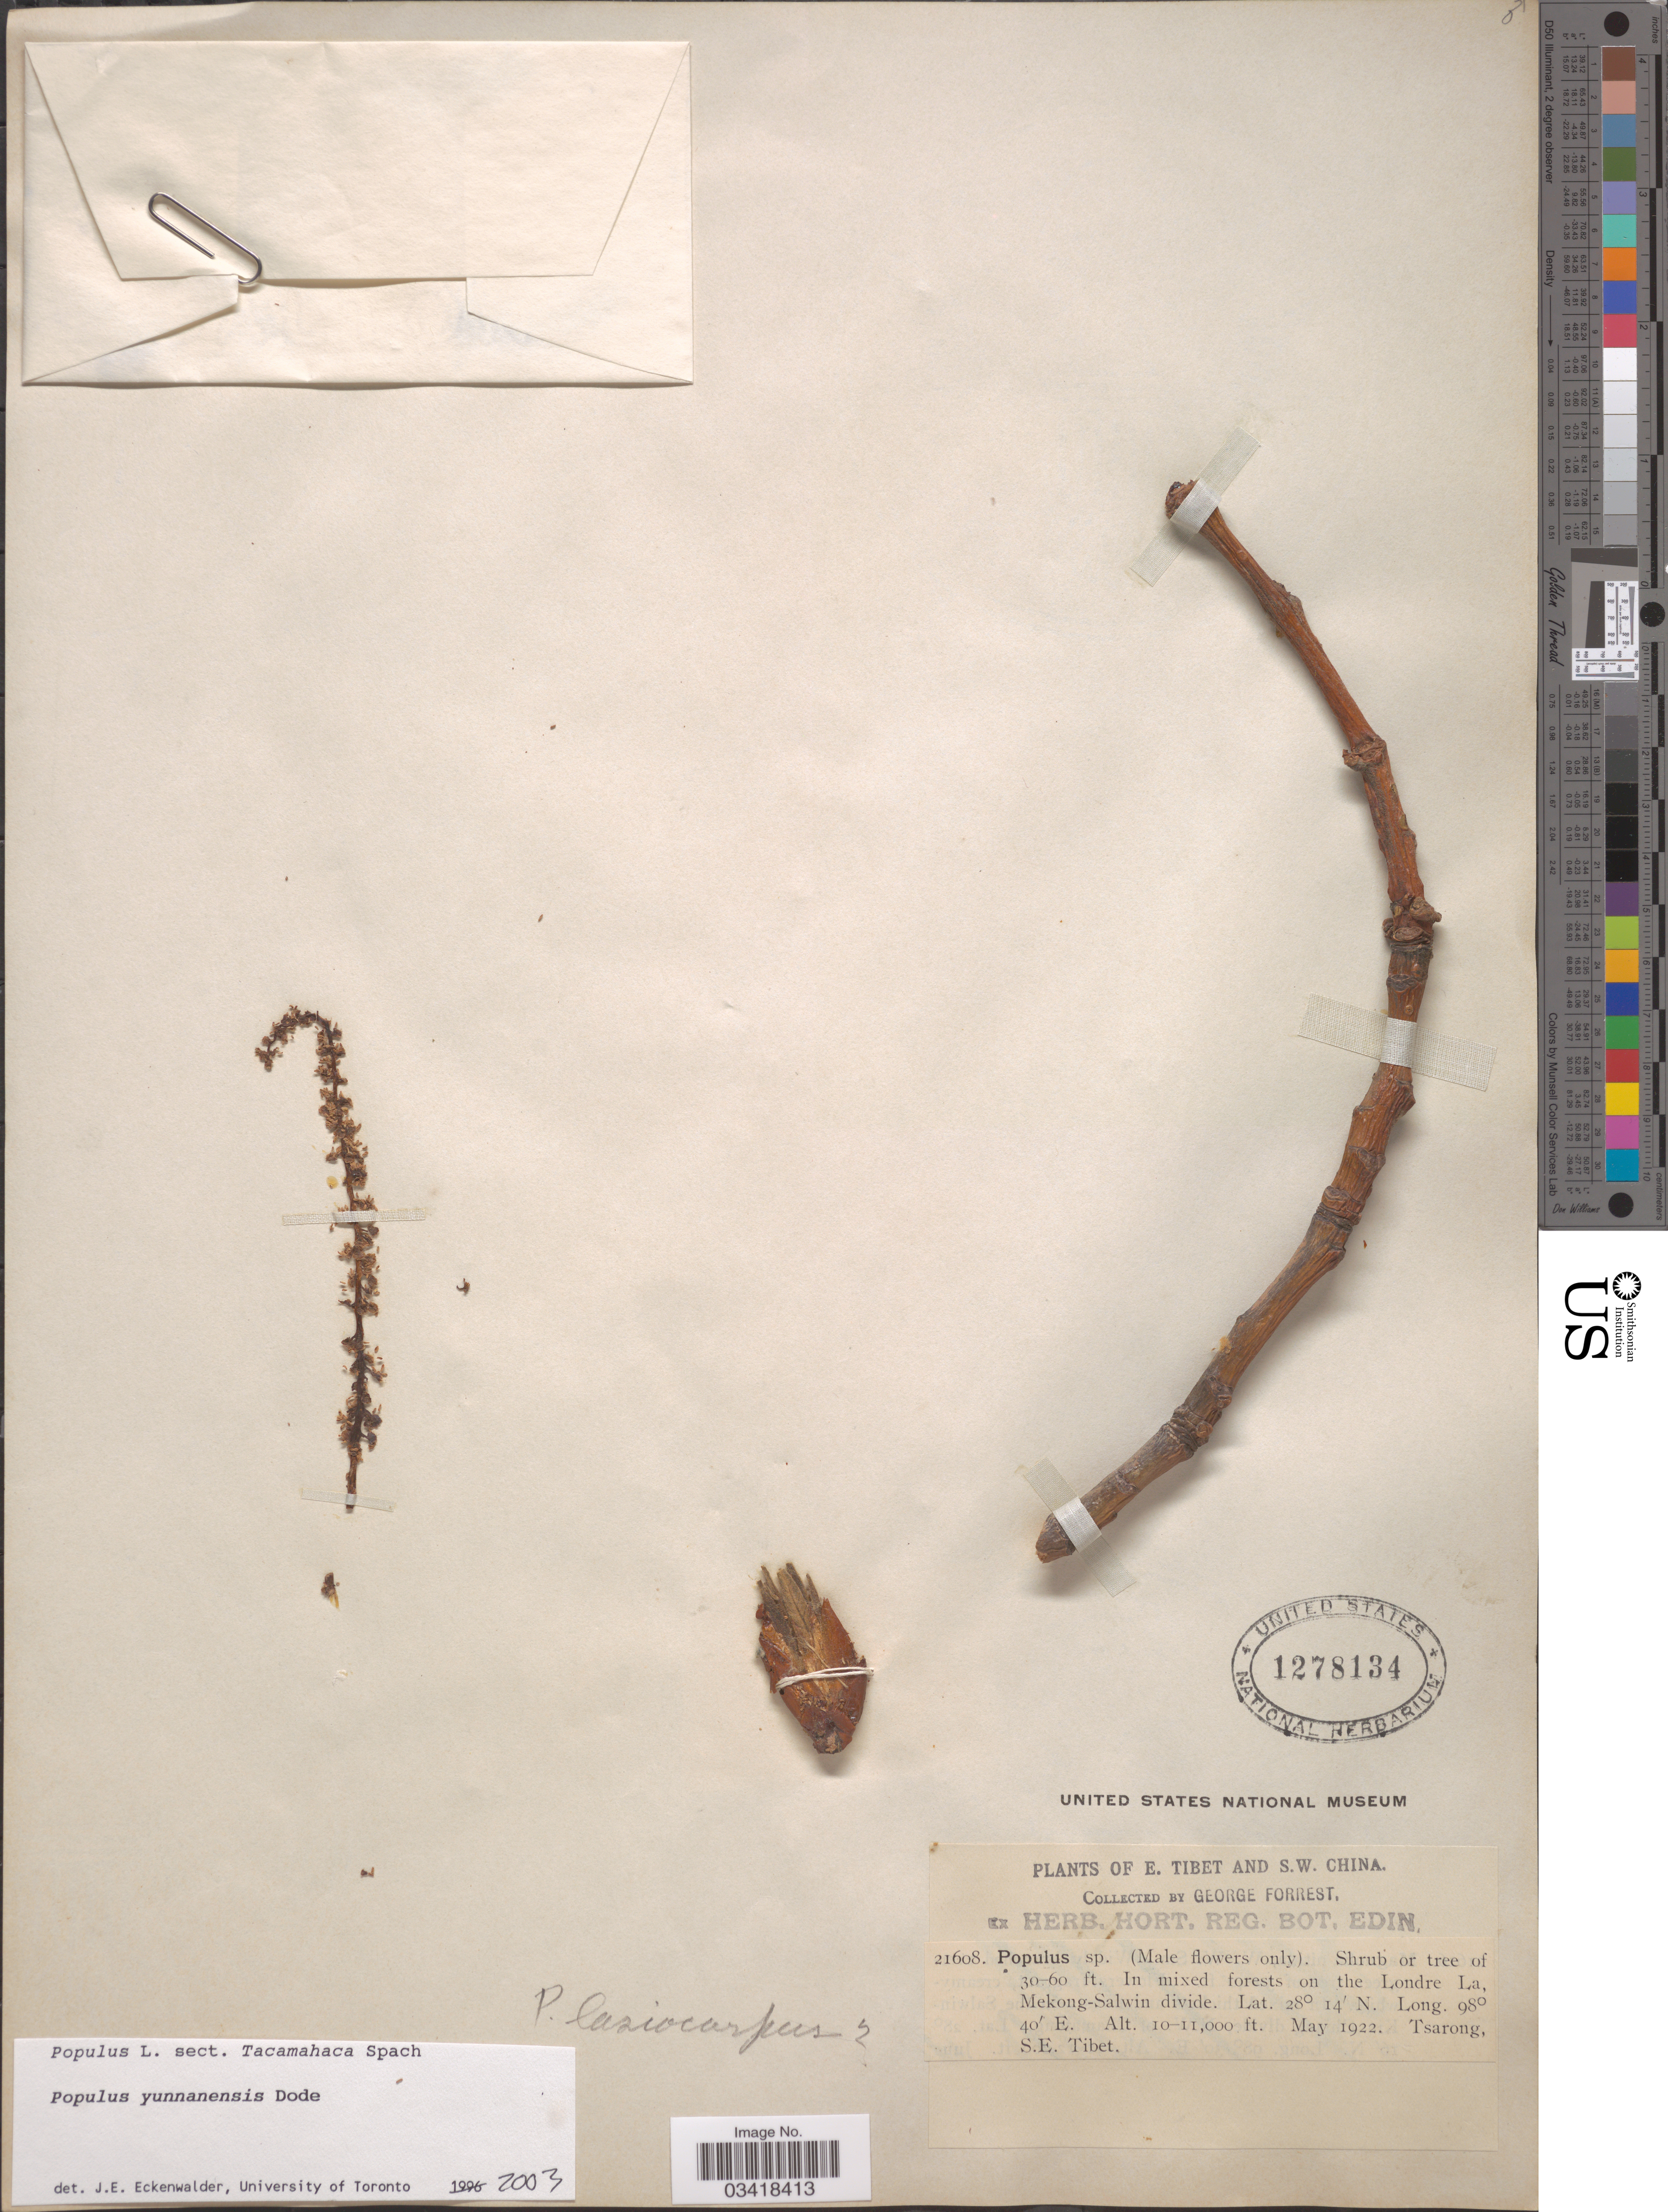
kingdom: Plantae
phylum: Tracheophyta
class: Magnoliopsida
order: Malpighiales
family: Salicaceae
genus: Populus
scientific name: Populus yunnanensis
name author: Dode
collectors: G. Forrest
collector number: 21608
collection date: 1922-05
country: China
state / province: Xizang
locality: E. Tibet and S.W. China. In mixed forest on the Londre La, Mekong-Salwin divide. Tsarong, S.E. Tibet.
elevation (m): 3048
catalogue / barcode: US 1278134